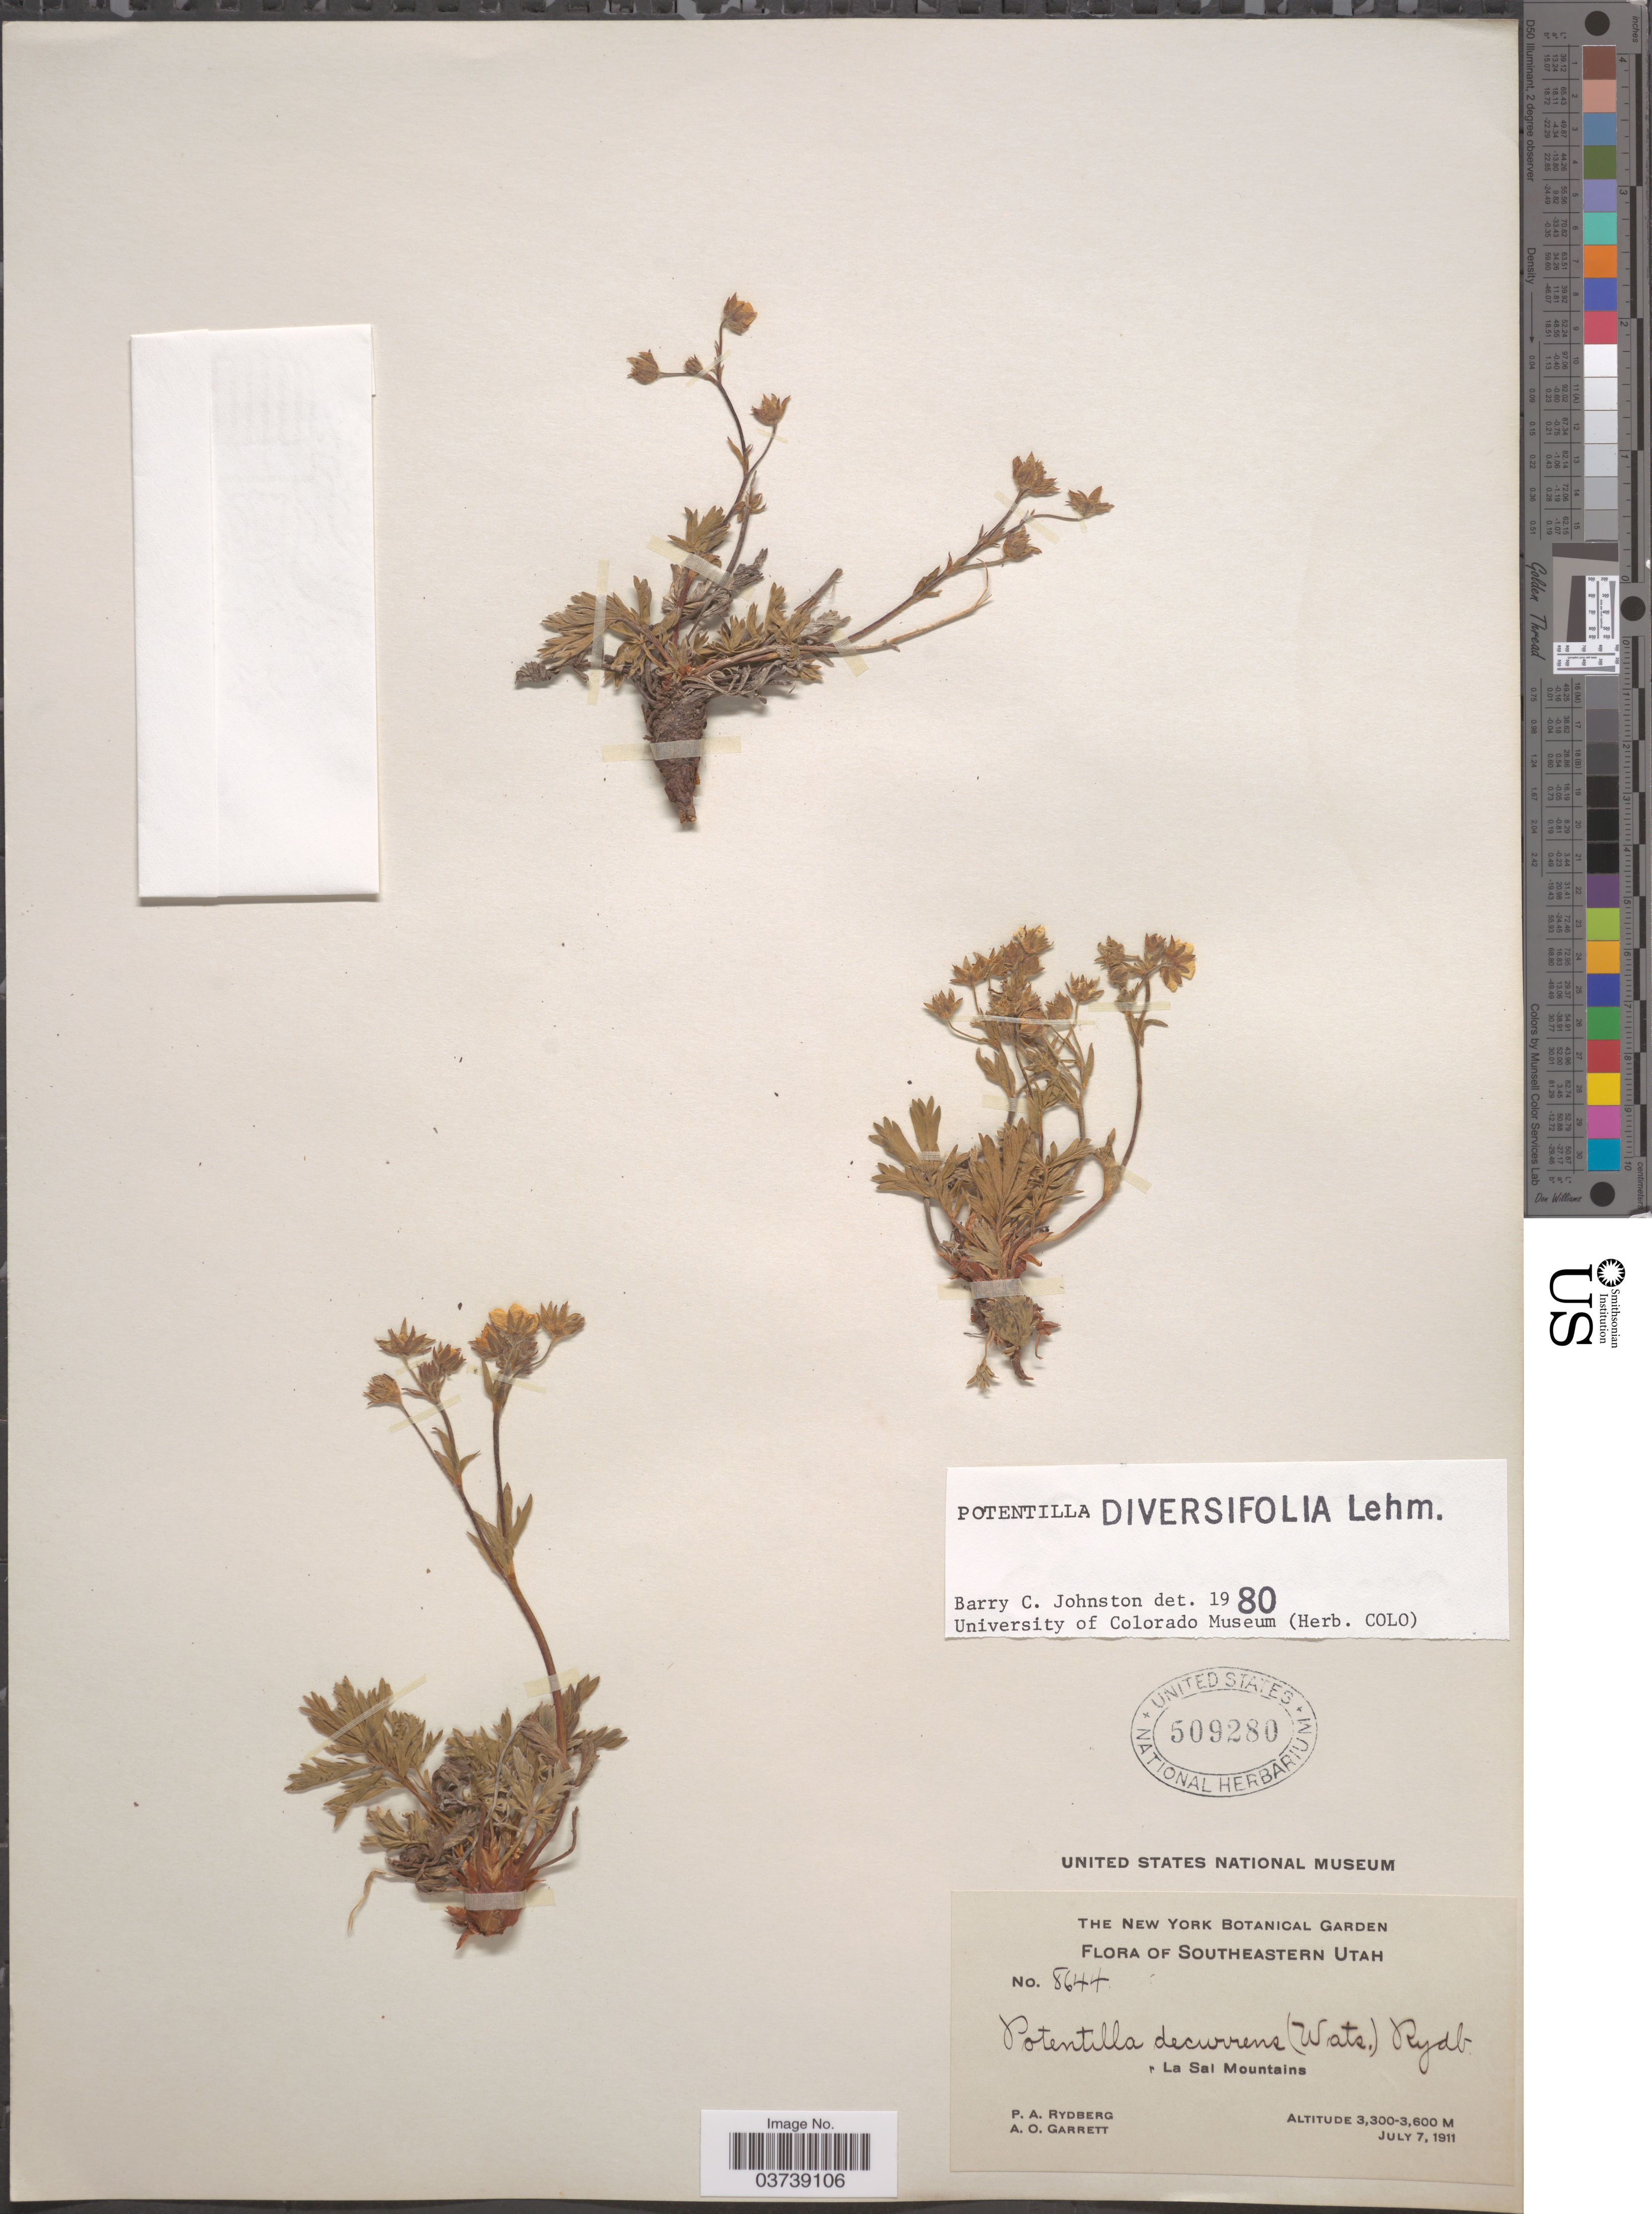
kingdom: Plantae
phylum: Tracheophyta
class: Magnoliopsida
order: Rosales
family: Rosaceae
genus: Potentilla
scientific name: Potentilla diversifolia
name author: Lehm.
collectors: P. A. Rydberg & A. O. Garrett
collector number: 8644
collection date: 1911-07-07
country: United States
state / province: Utah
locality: Southeastern Utah. La Sal Mountains.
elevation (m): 3300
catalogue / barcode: US 509280